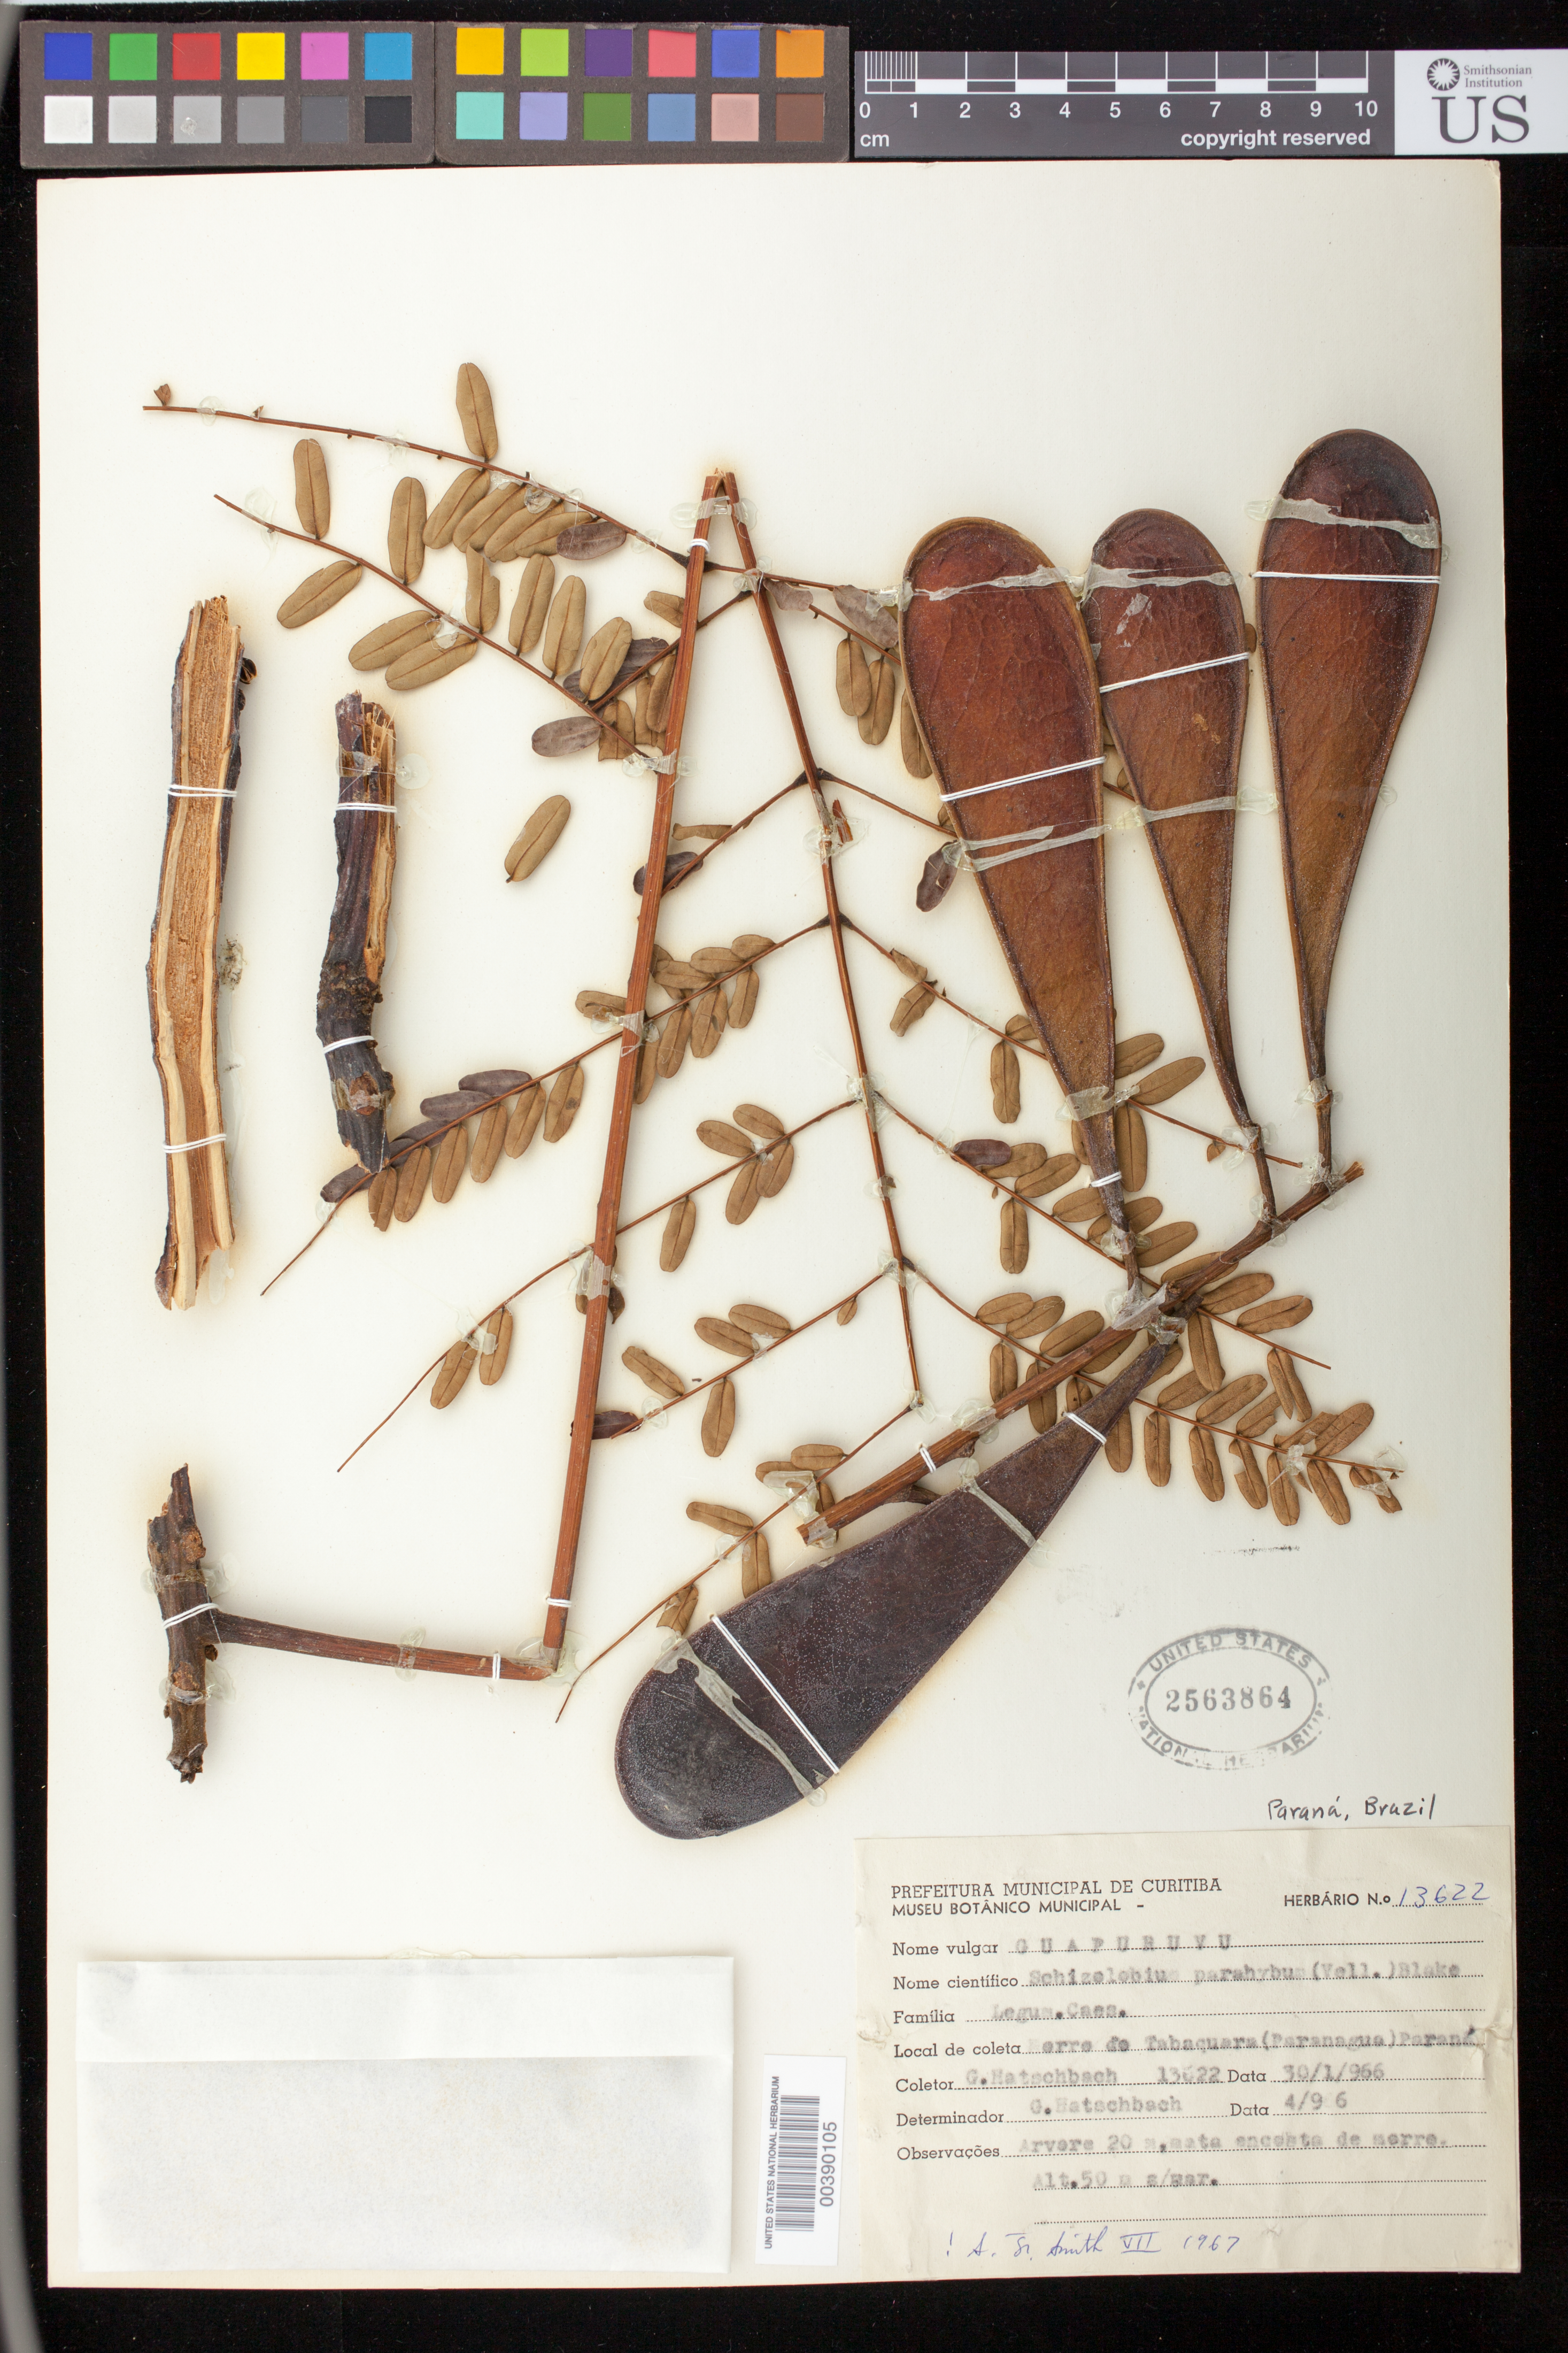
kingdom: Plantae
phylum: Tracheophyta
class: Magnoliopsida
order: Fabales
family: Fabaceae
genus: Schizolobium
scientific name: Schizolobium parahyba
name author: (Vell.) S.F. Blake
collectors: G. Hatschbach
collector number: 13622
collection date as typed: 30 Jan 1966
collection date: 1966-01-30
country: Brazil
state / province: Paraná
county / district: Paranaguá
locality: Morro do Tabaquara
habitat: Mata encosta de serro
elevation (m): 50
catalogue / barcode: US 2563864